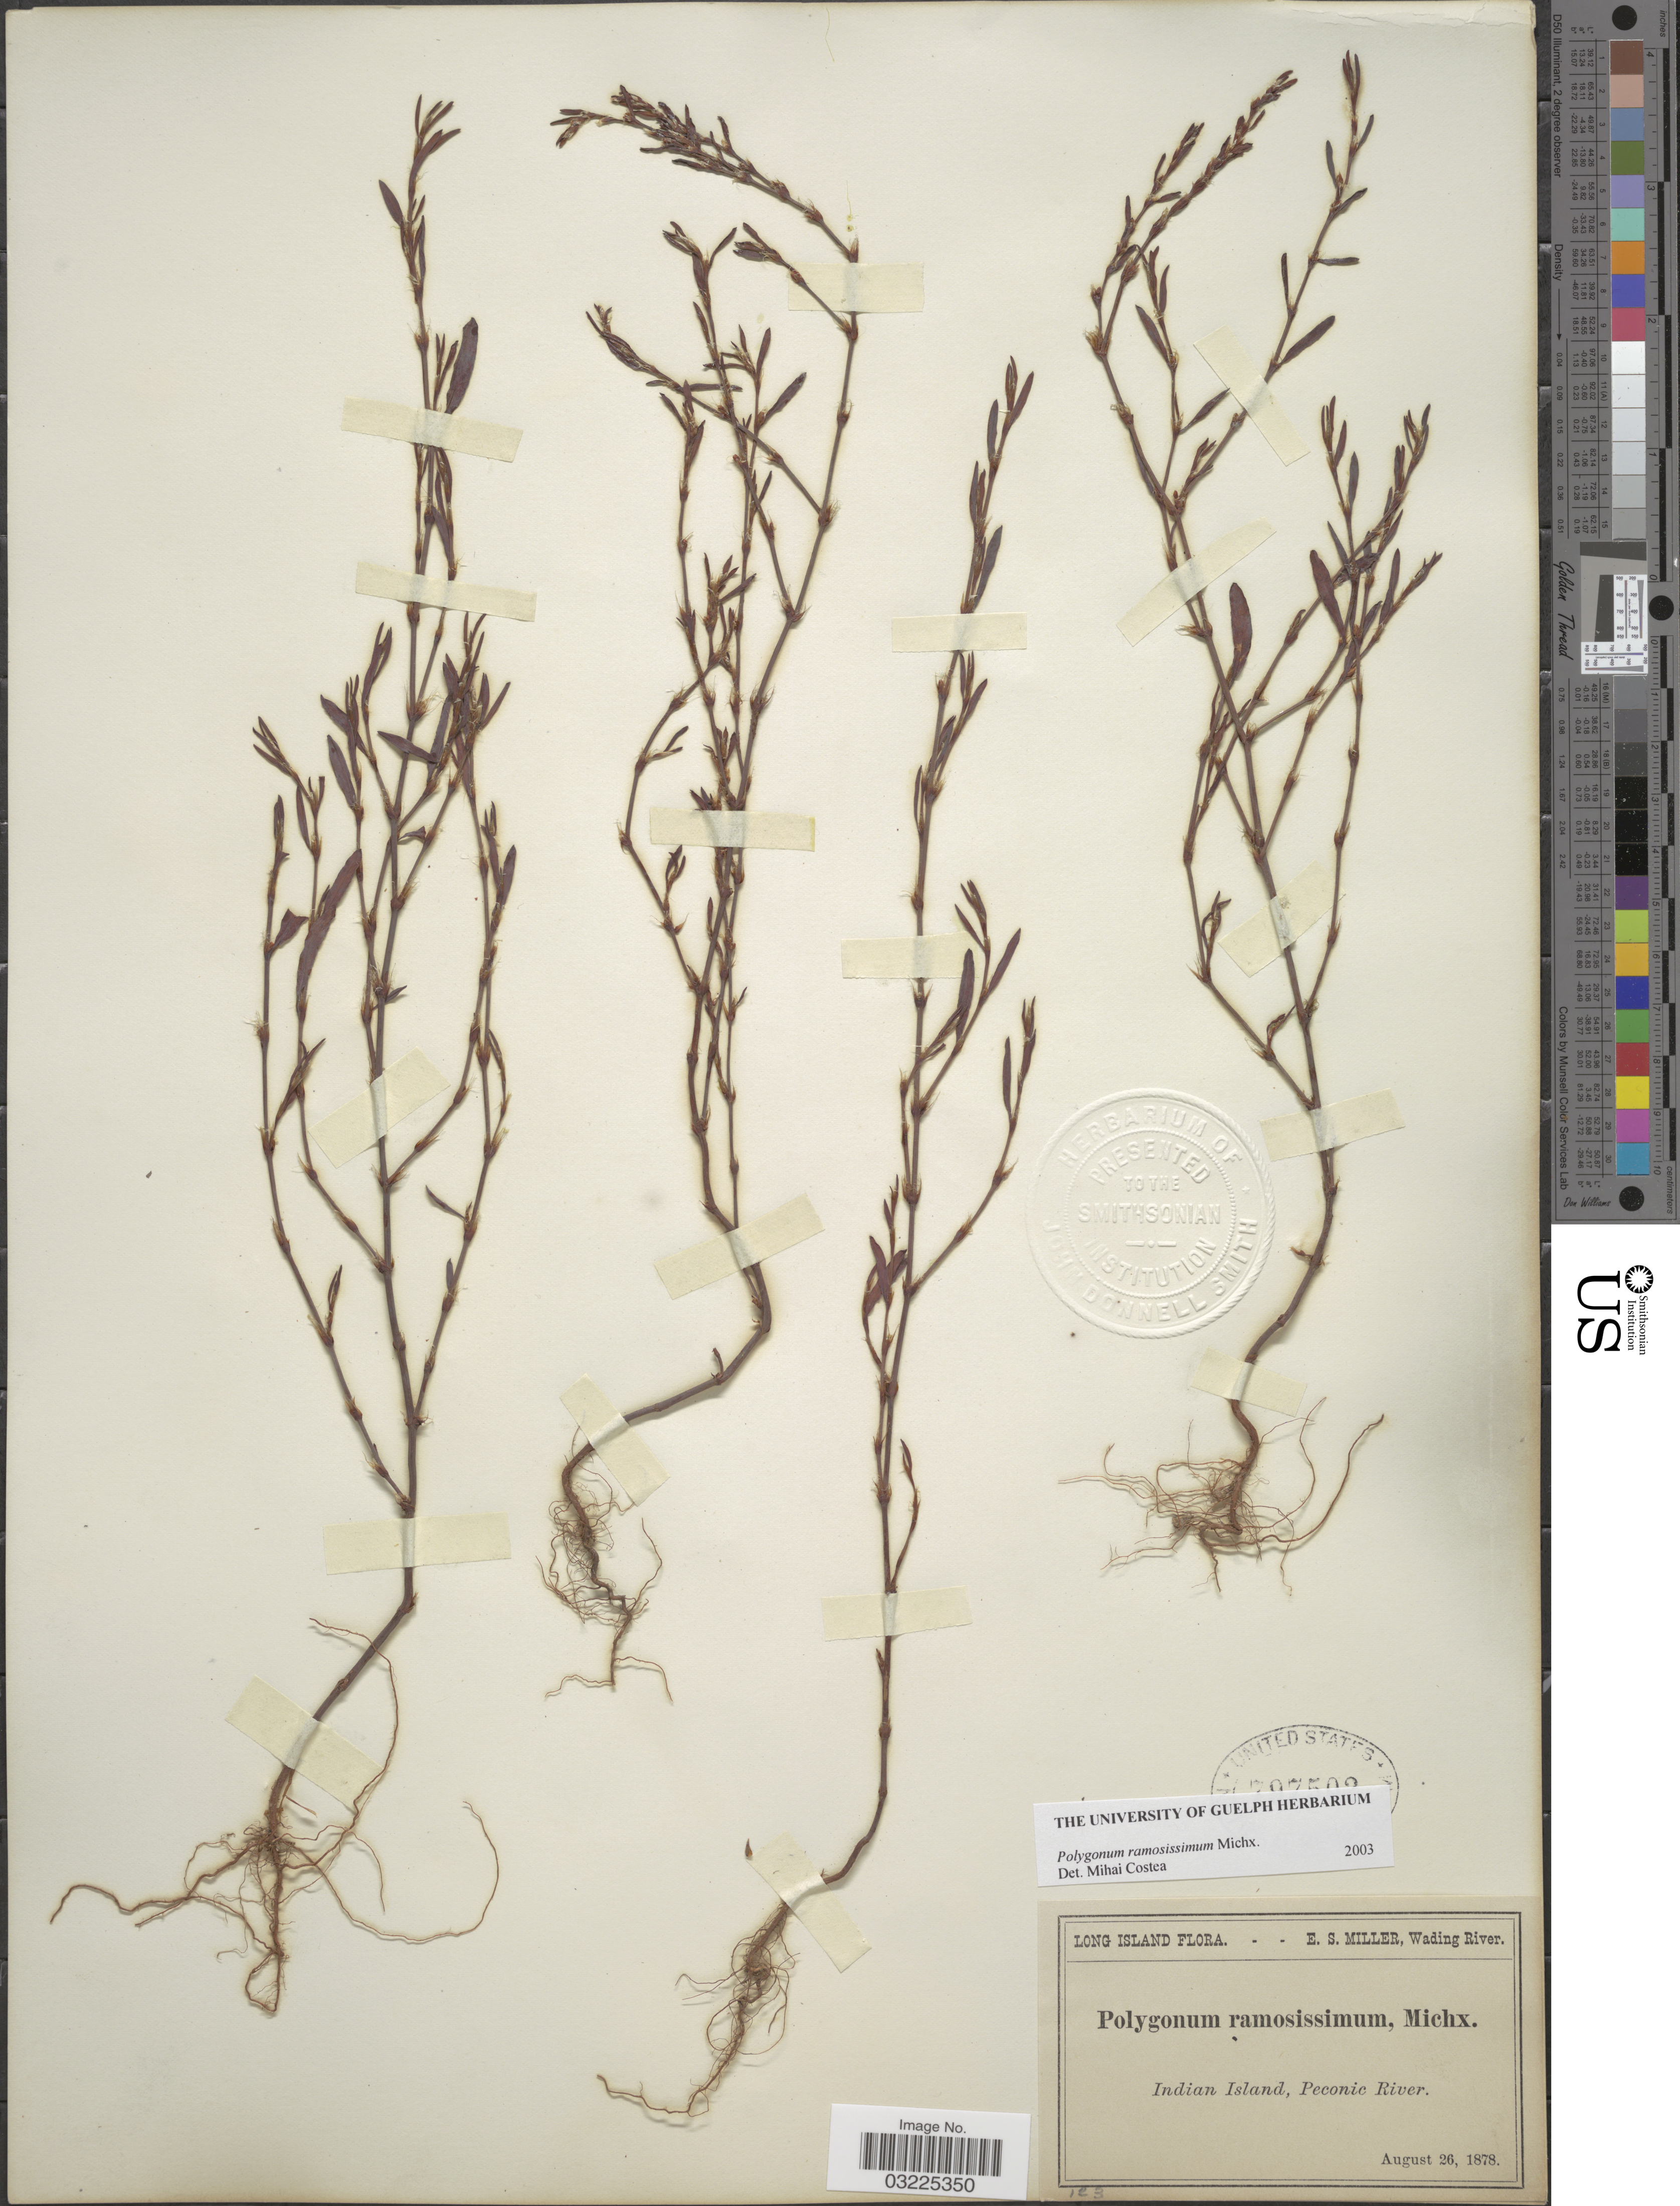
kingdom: Plantae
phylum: Tracheophyta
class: Magnoliopsida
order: Caryophyllales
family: Polygonaceae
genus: Polygonum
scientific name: Polygonum ramosissimum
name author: Michx.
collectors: E. S. Miller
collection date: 1878-08-26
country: United States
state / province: New York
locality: Long Island. Indian Island, Peconic River.